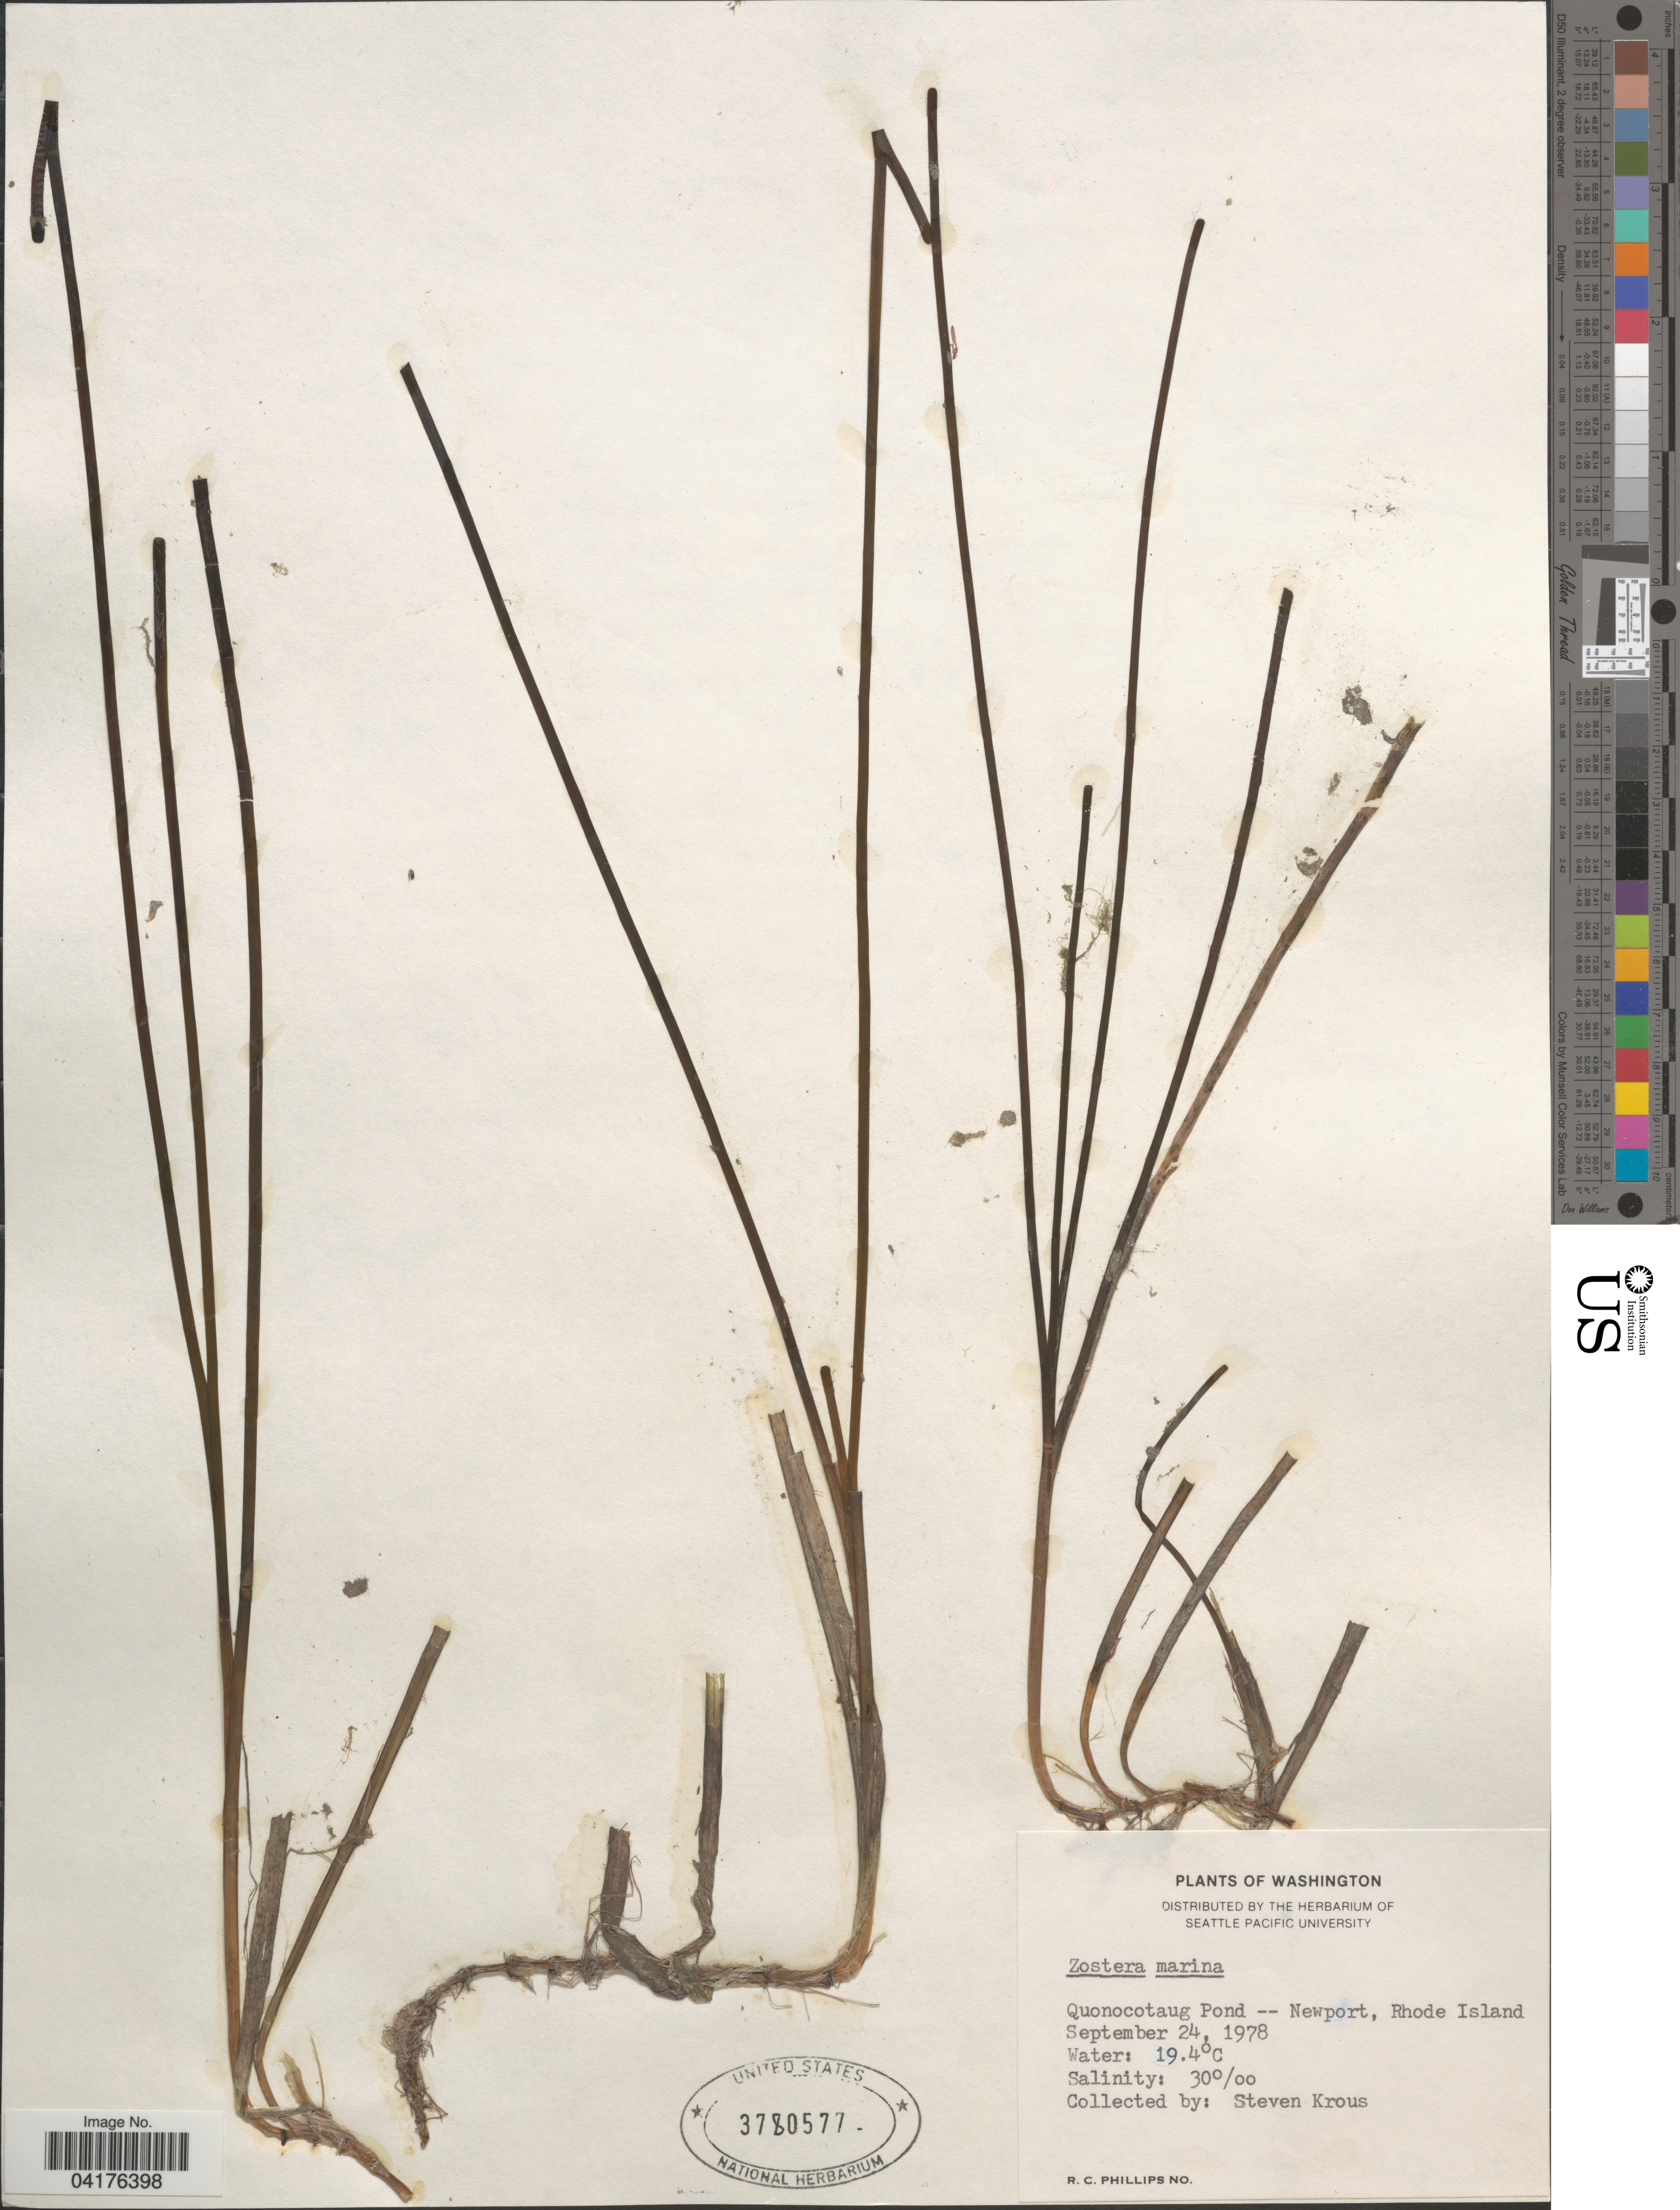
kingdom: Plantae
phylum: Tracheophyta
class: Liliopsida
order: Alismatales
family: Zosteraceae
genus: Zostera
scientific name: Zostera marina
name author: L.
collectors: S. Krous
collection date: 1978-09-24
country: United States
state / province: Rhode Island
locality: Quonocotaug Pond -- Newport.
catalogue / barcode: US 3780577